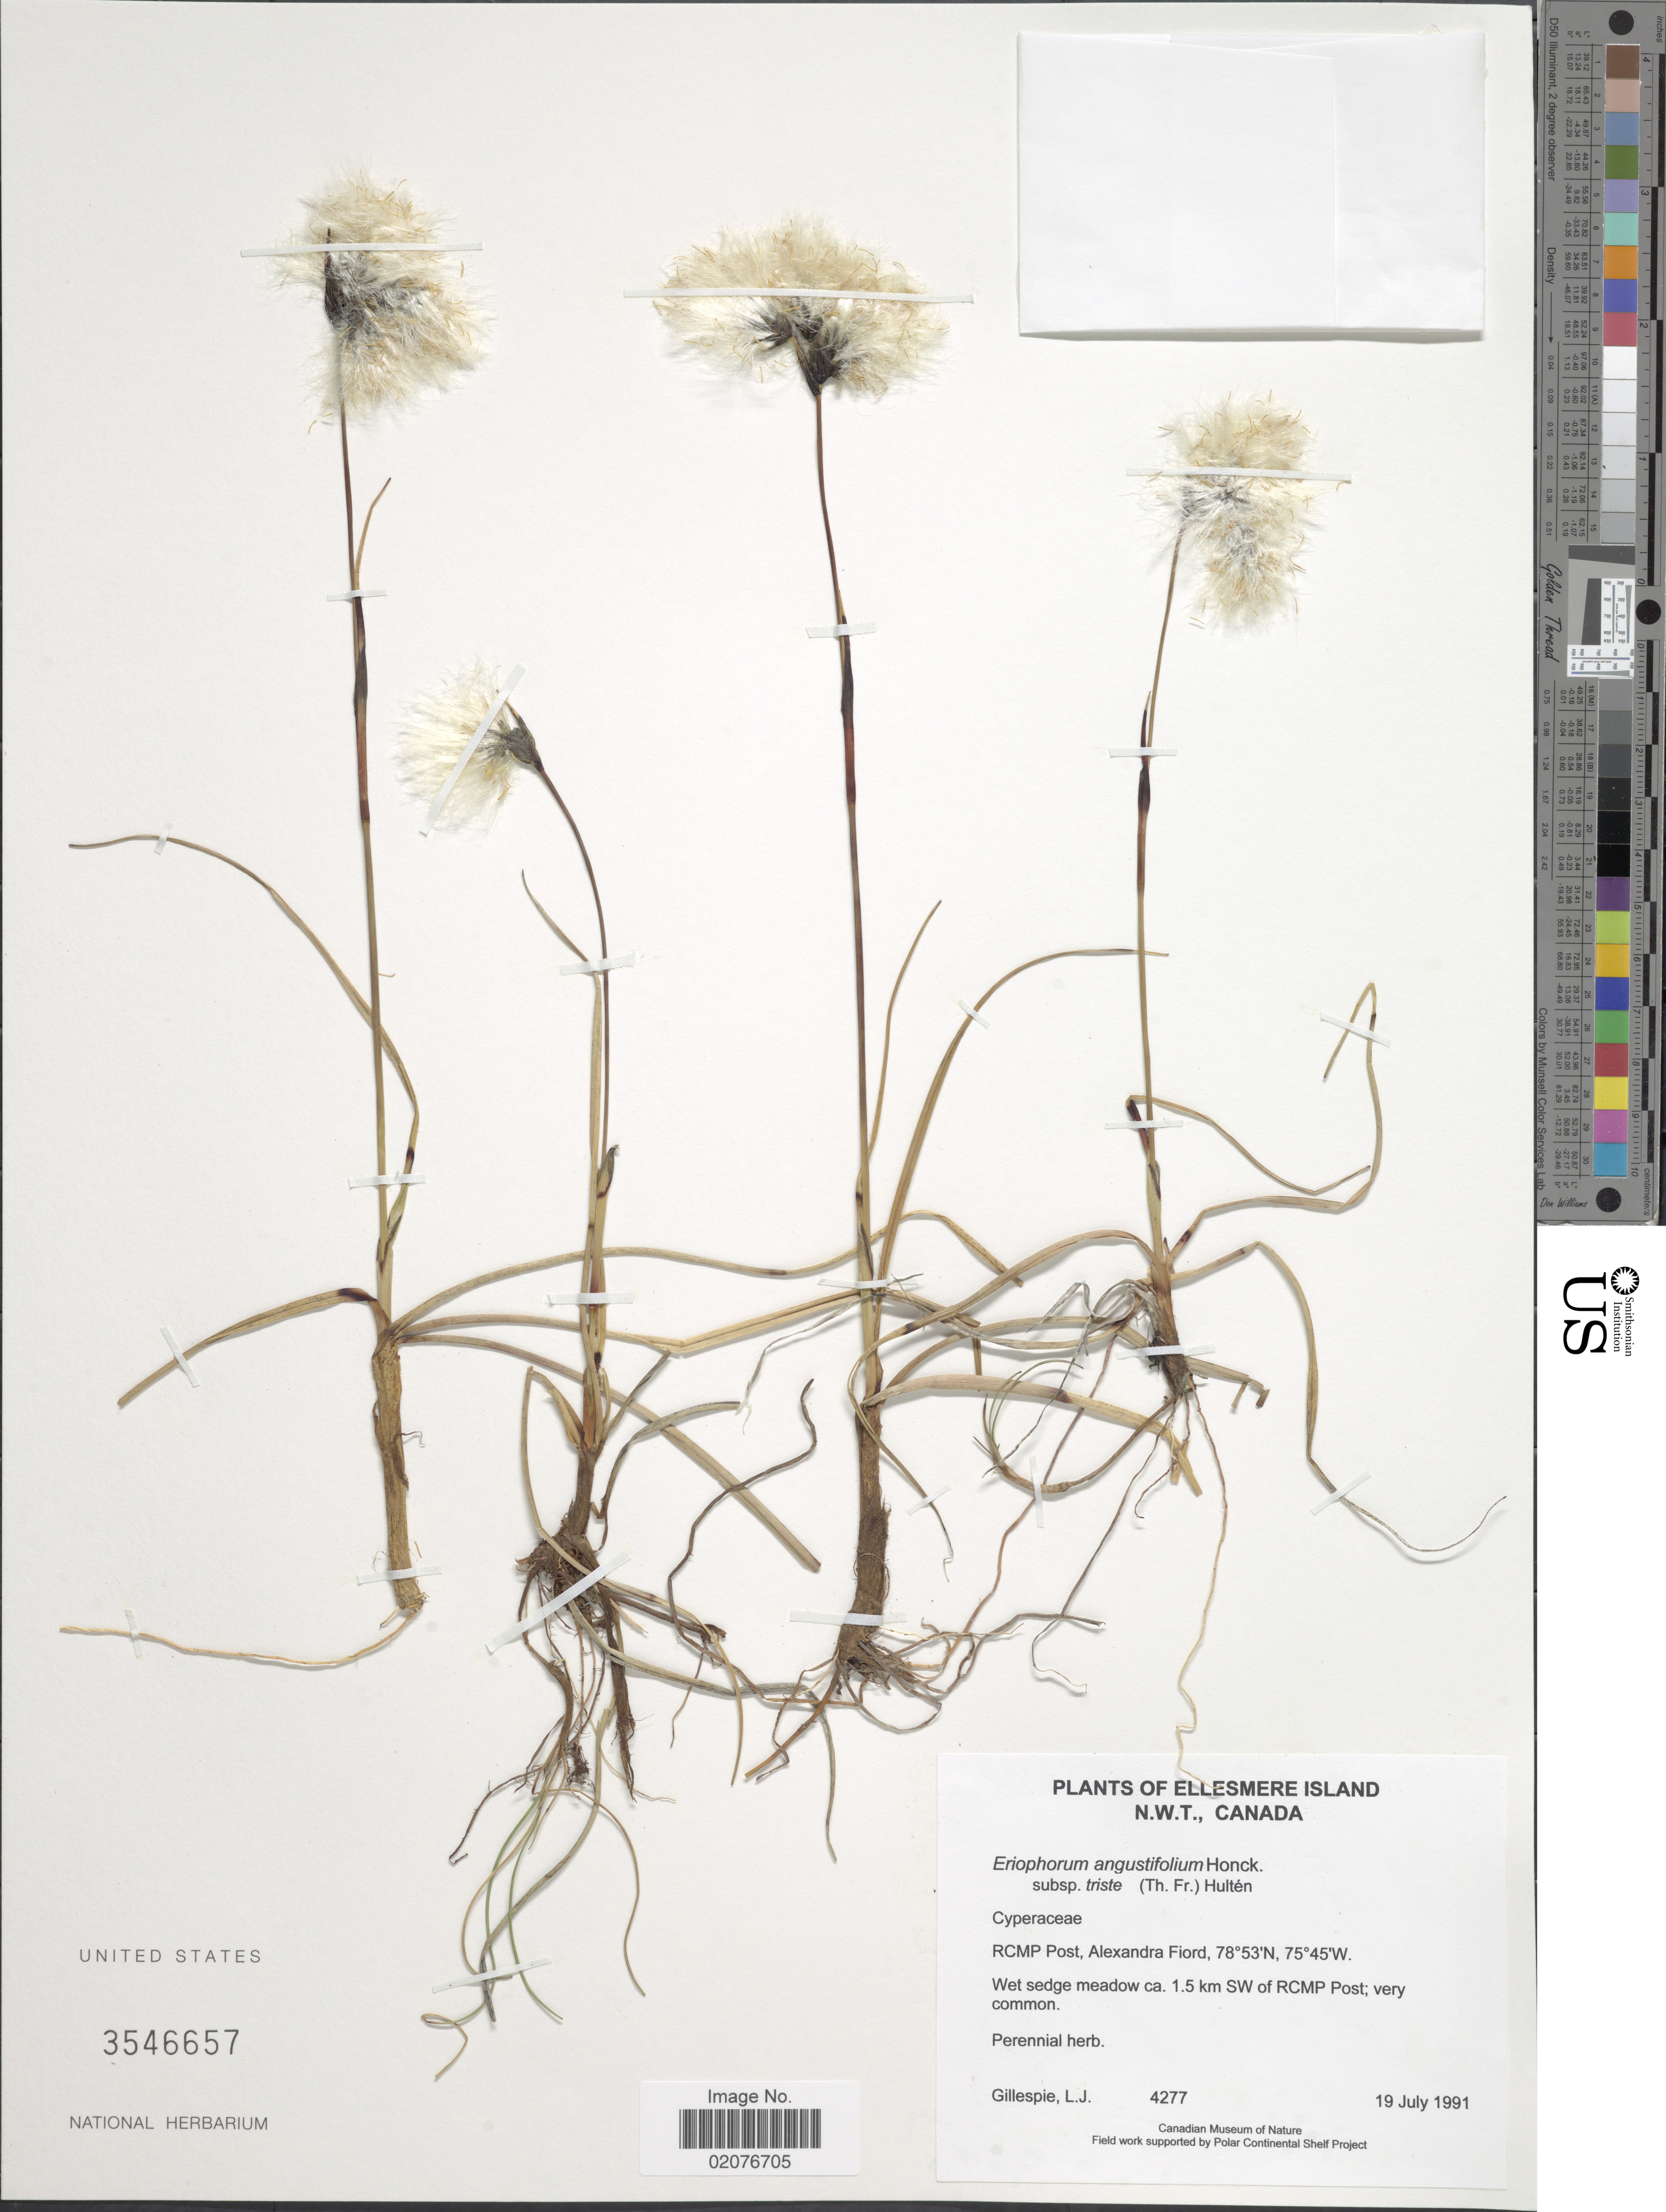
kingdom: Plantae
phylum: Tracheophyta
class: Liliopsida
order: Poales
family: Cyperaceae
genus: Eriophorum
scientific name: Eriophorum angustifolium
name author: Honck.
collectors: L. Gillespie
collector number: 4277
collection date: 1991-07-19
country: Canada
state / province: Northwest Territories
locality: Ellesmere Island, N.W.T., RCMP Post, Alexandra Fiord, Wet sedge meadow ca 1.5 km SW of RCMP Post; very common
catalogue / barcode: US 3546657